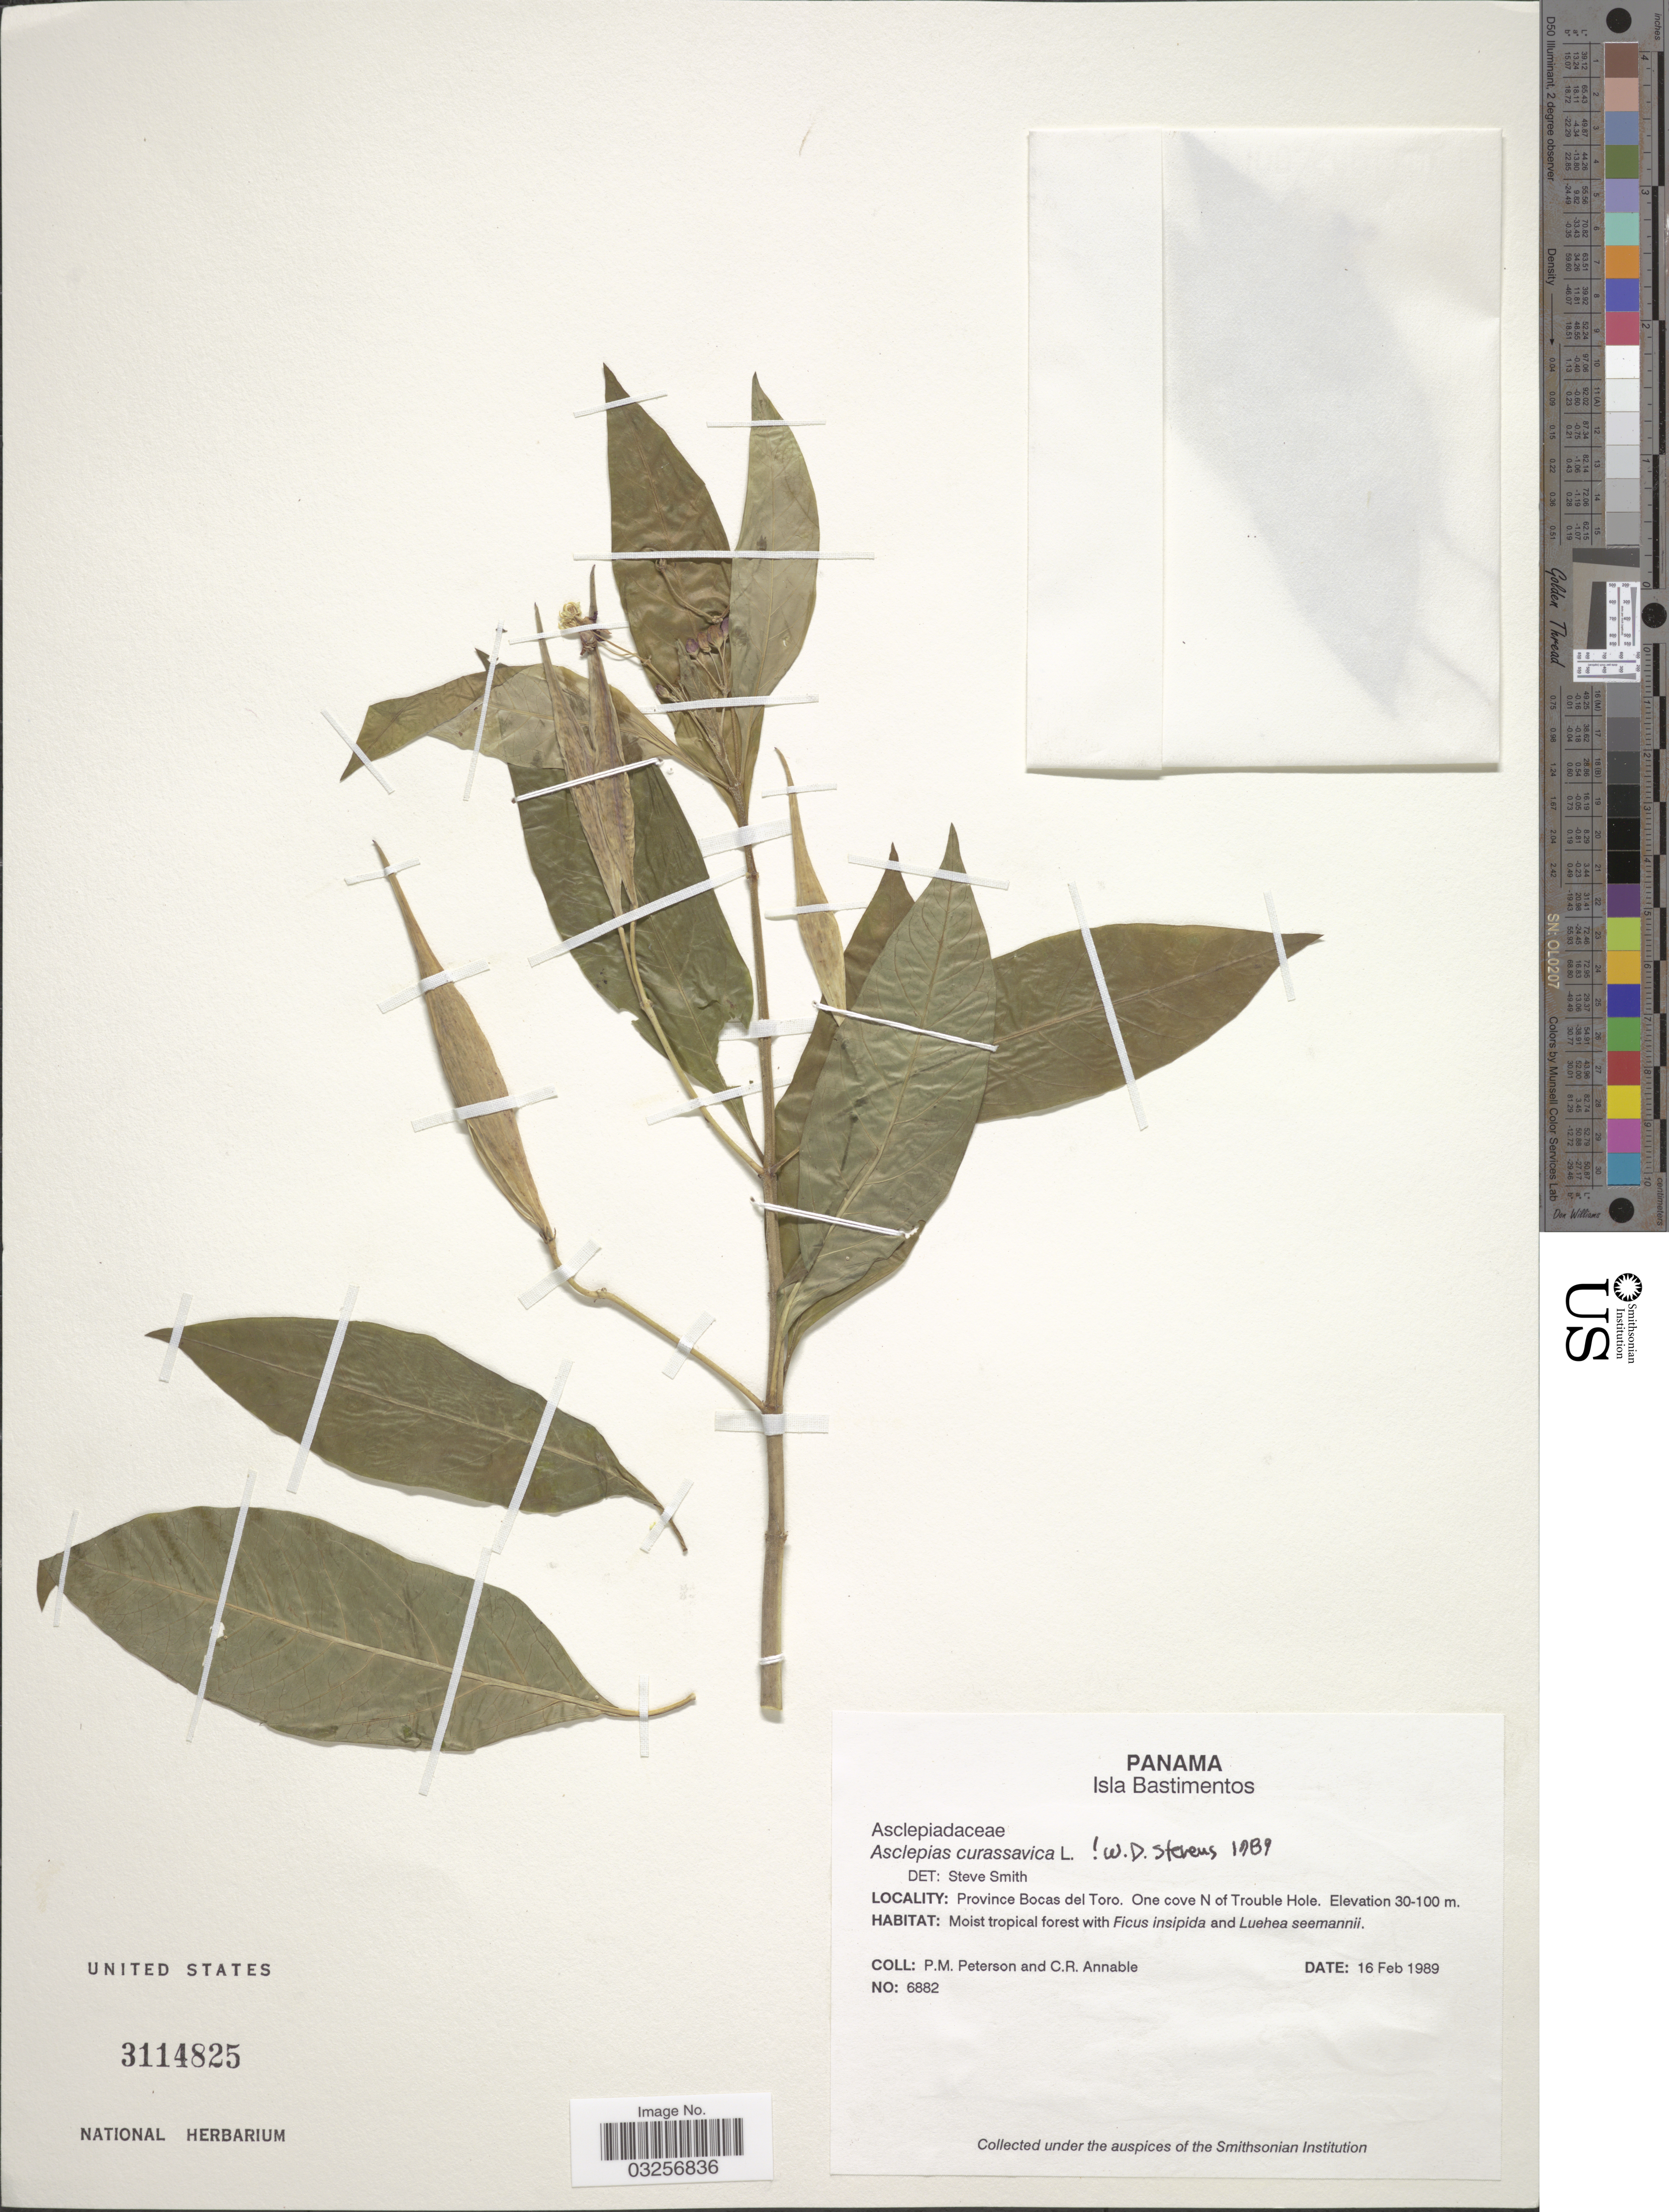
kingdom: Plantae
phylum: Tracheophyta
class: Magnoliopsida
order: Gentianales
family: Apocynaceae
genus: Asclepias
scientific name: Asclepias curassavica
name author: L.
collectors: P. M. Peterson & C. R. Annable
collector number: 6882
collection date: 1989-02-16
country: Panama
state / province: Bocas del Toro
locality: Isla Bastimentos. One cove N of Trouble Hole.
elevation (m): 30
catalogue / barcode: US 3114825